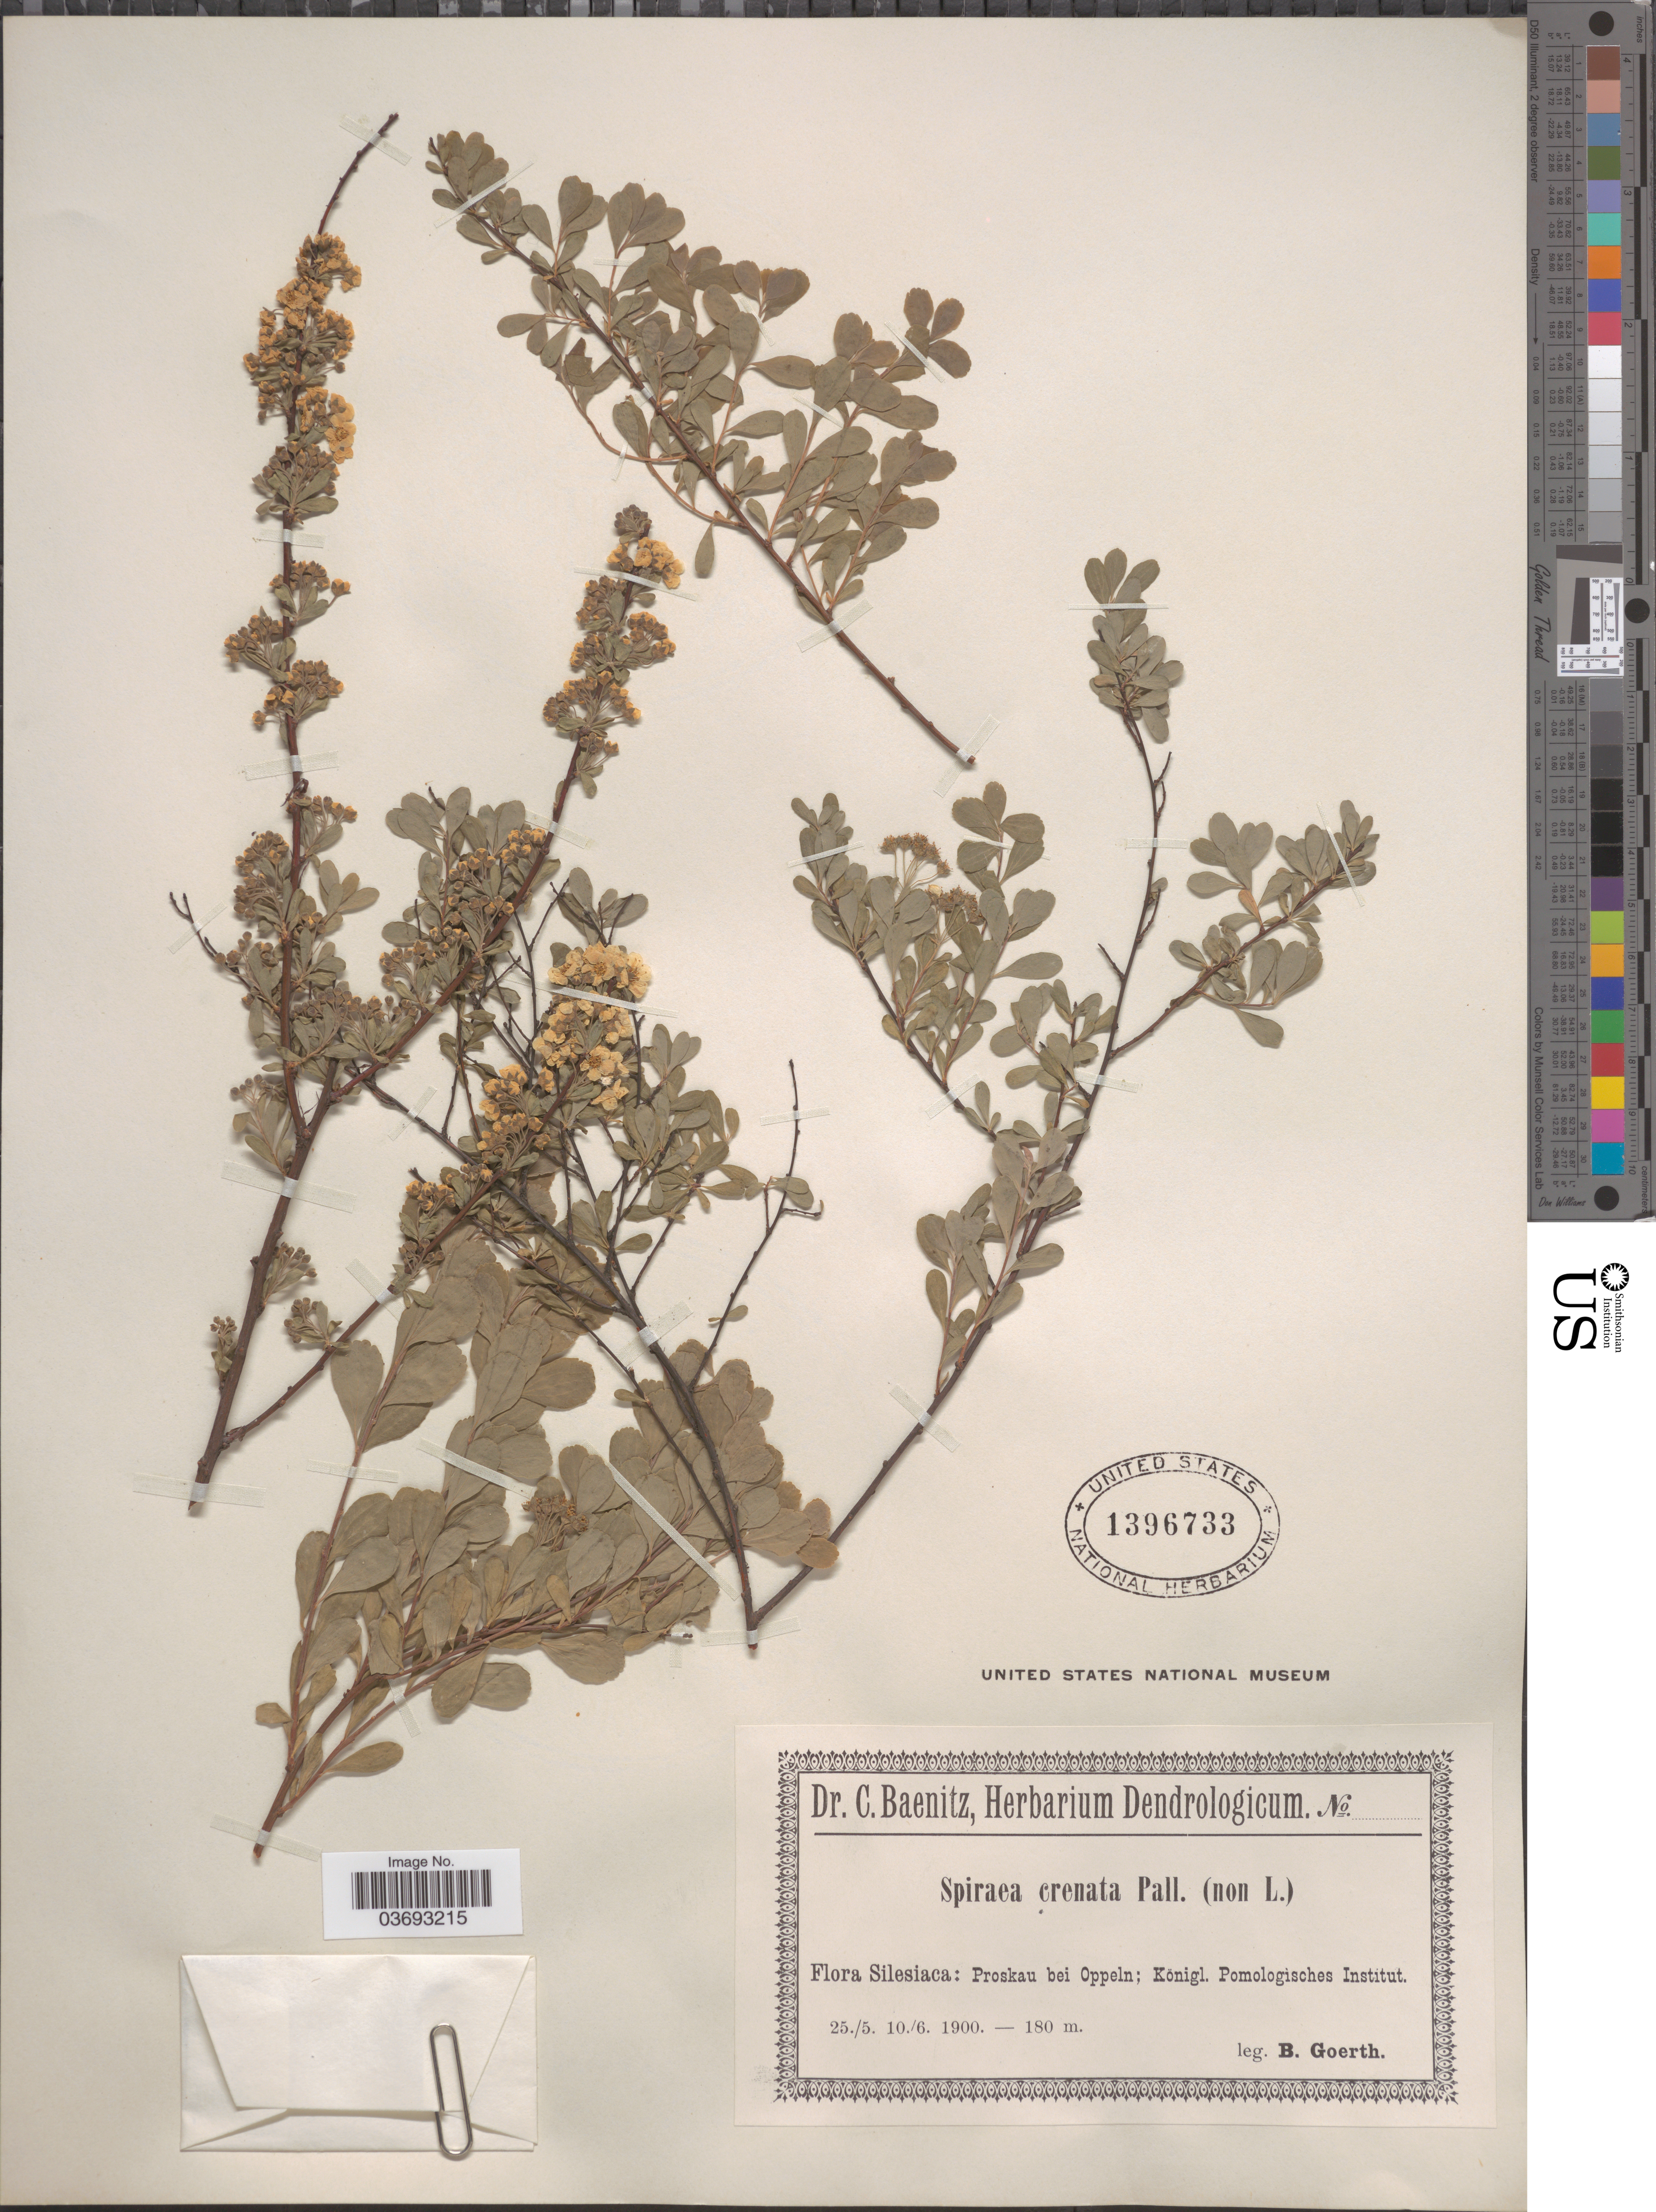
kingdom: Plantae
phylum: Tracheophyta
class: Magnoliopsida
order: Rosales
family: Rosaceae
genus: Spiraea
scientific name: Spiraea crenata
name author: L.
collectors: B. Goerth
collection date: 1900-05-25/1900-06-10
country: Poland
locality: Silesiaca: Proskau bei Oppeln; Kŏnigl. Pomologisches Institut.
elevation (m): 180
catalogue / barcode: US 1396733